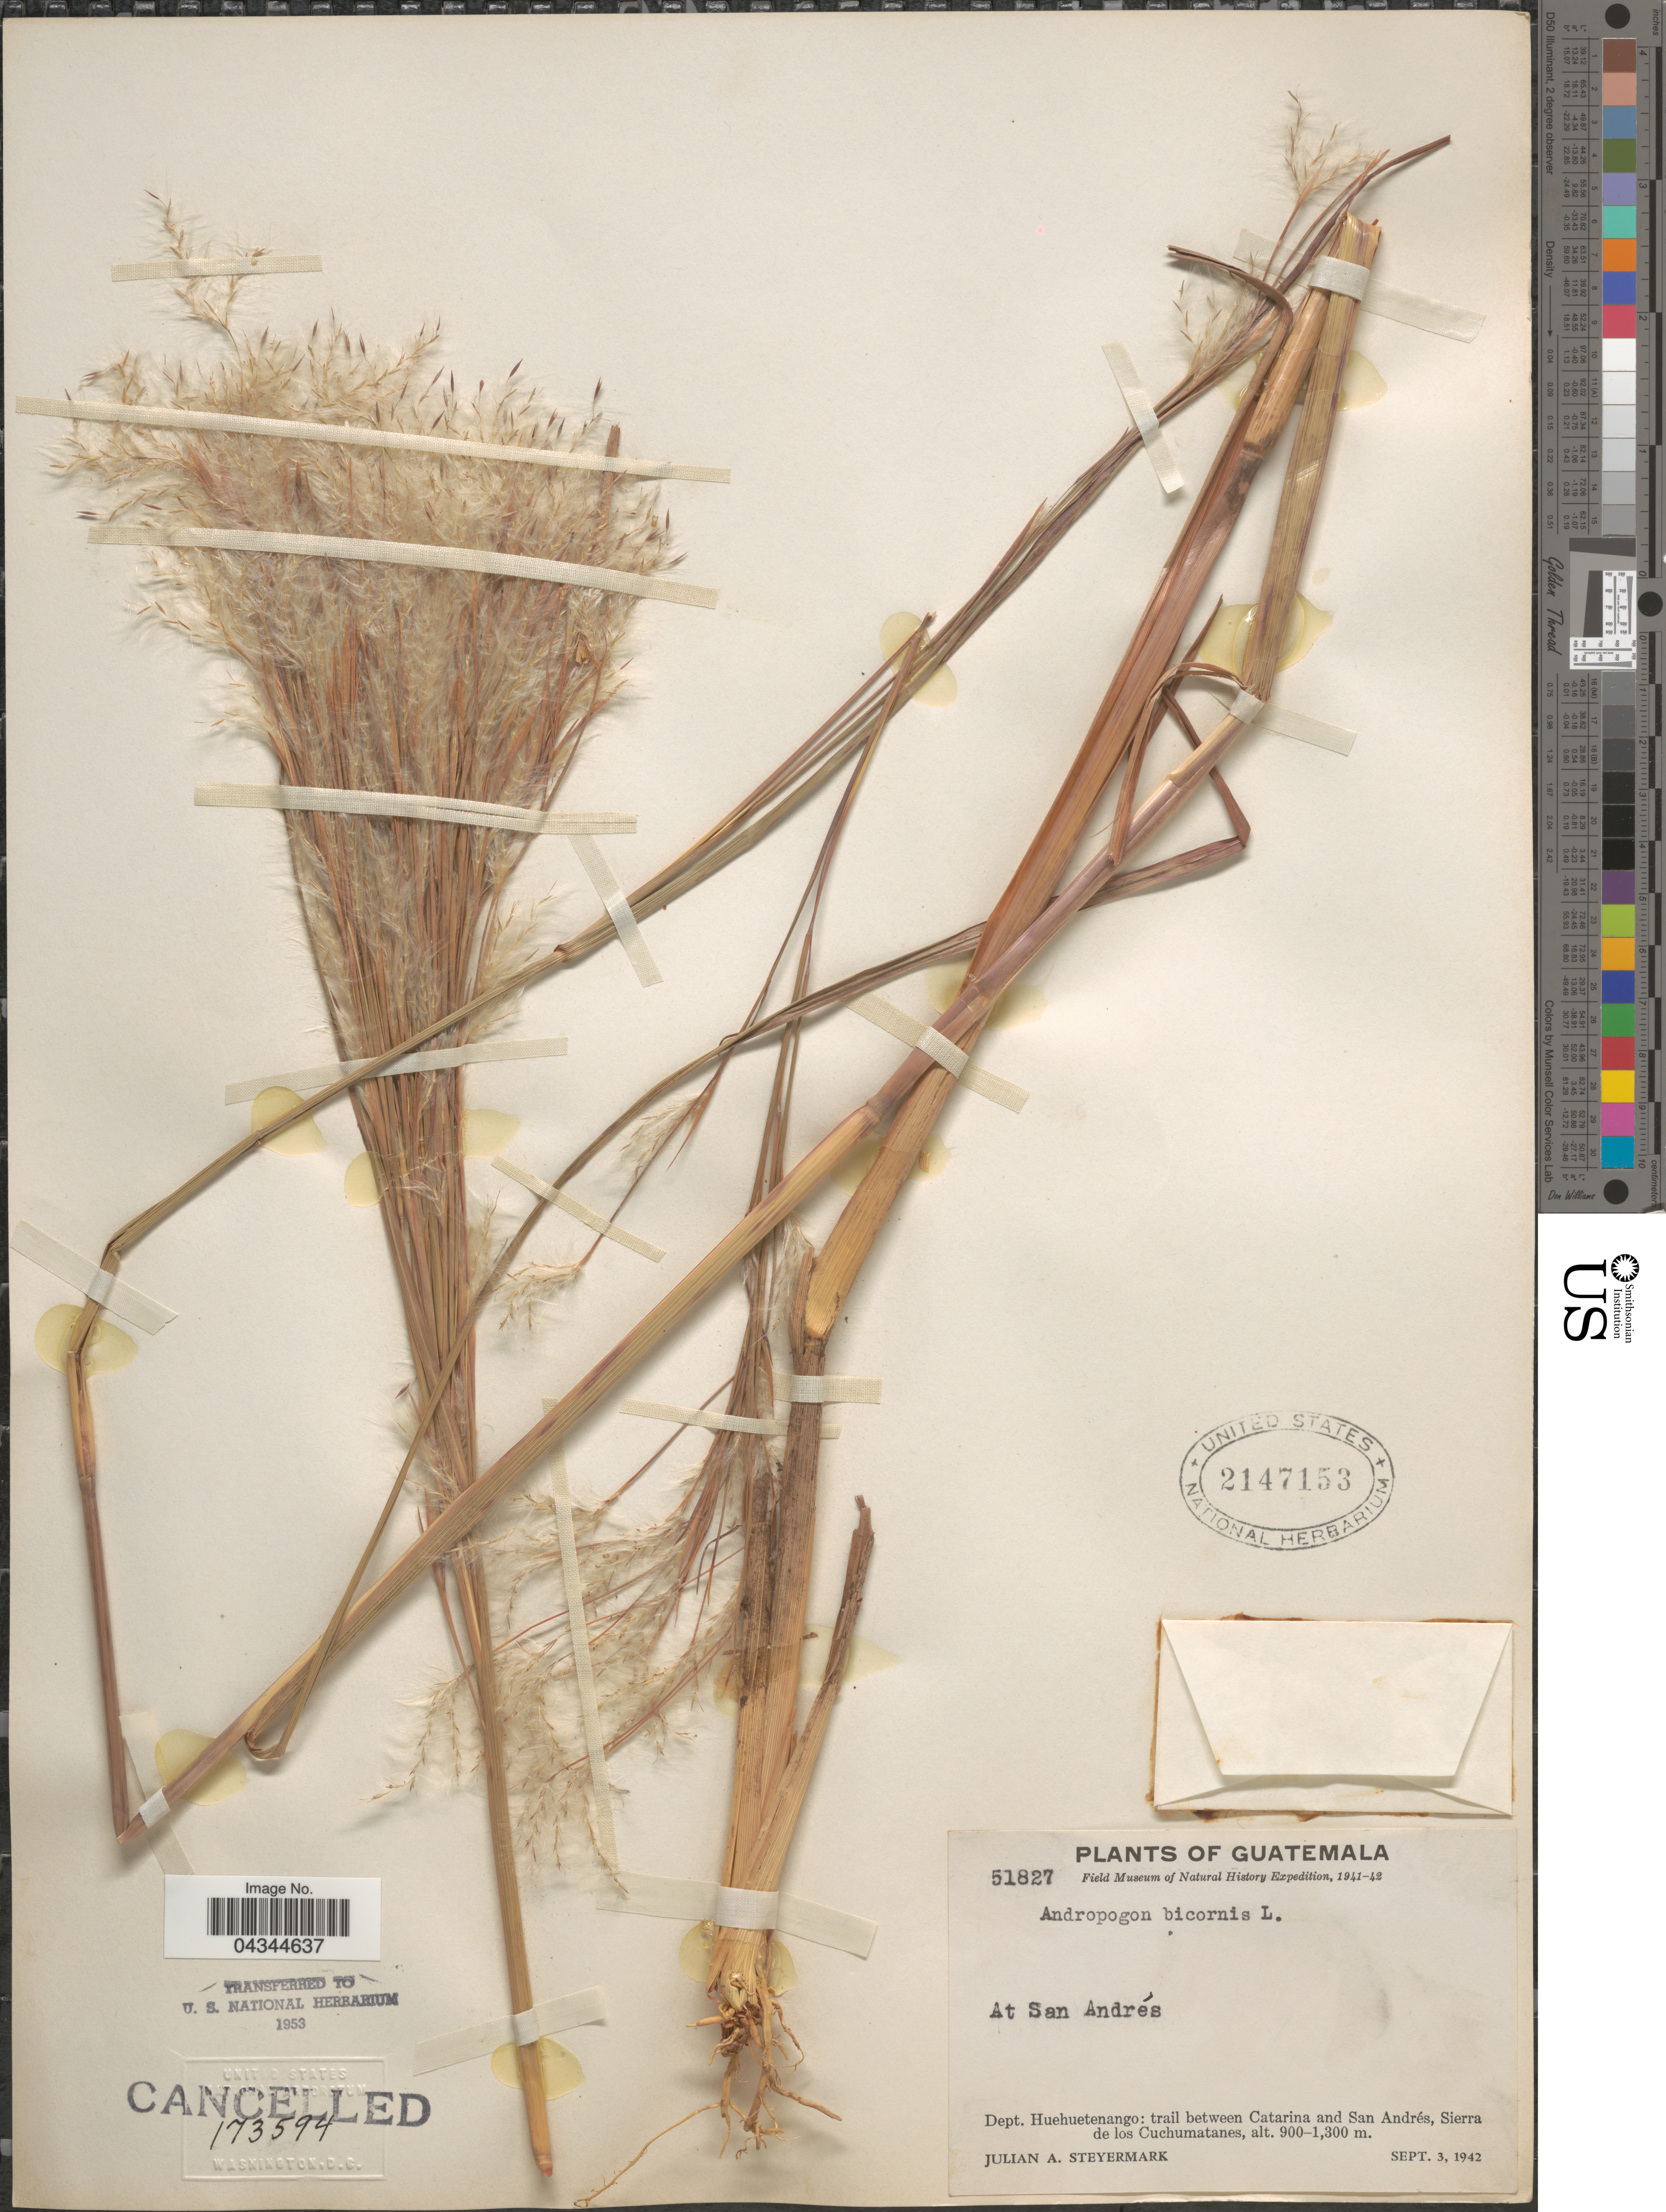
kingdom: Plantae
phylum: Tracheophyta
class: Liliopsida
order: Poales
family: Poaceae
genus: Andropogon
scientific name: Andropogon bicornis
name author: L.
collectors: J. Steyermark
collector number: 51827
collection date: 1942-09-03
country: Guatemala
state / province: Huehuetenango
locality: Field Museum of Natural History Expedition, 1941-42. Dept. Huehuetenango: trail between Catarina and San Andrés, Sierra de los Cuchumatanes.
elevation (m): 900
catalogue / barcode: US 2147153